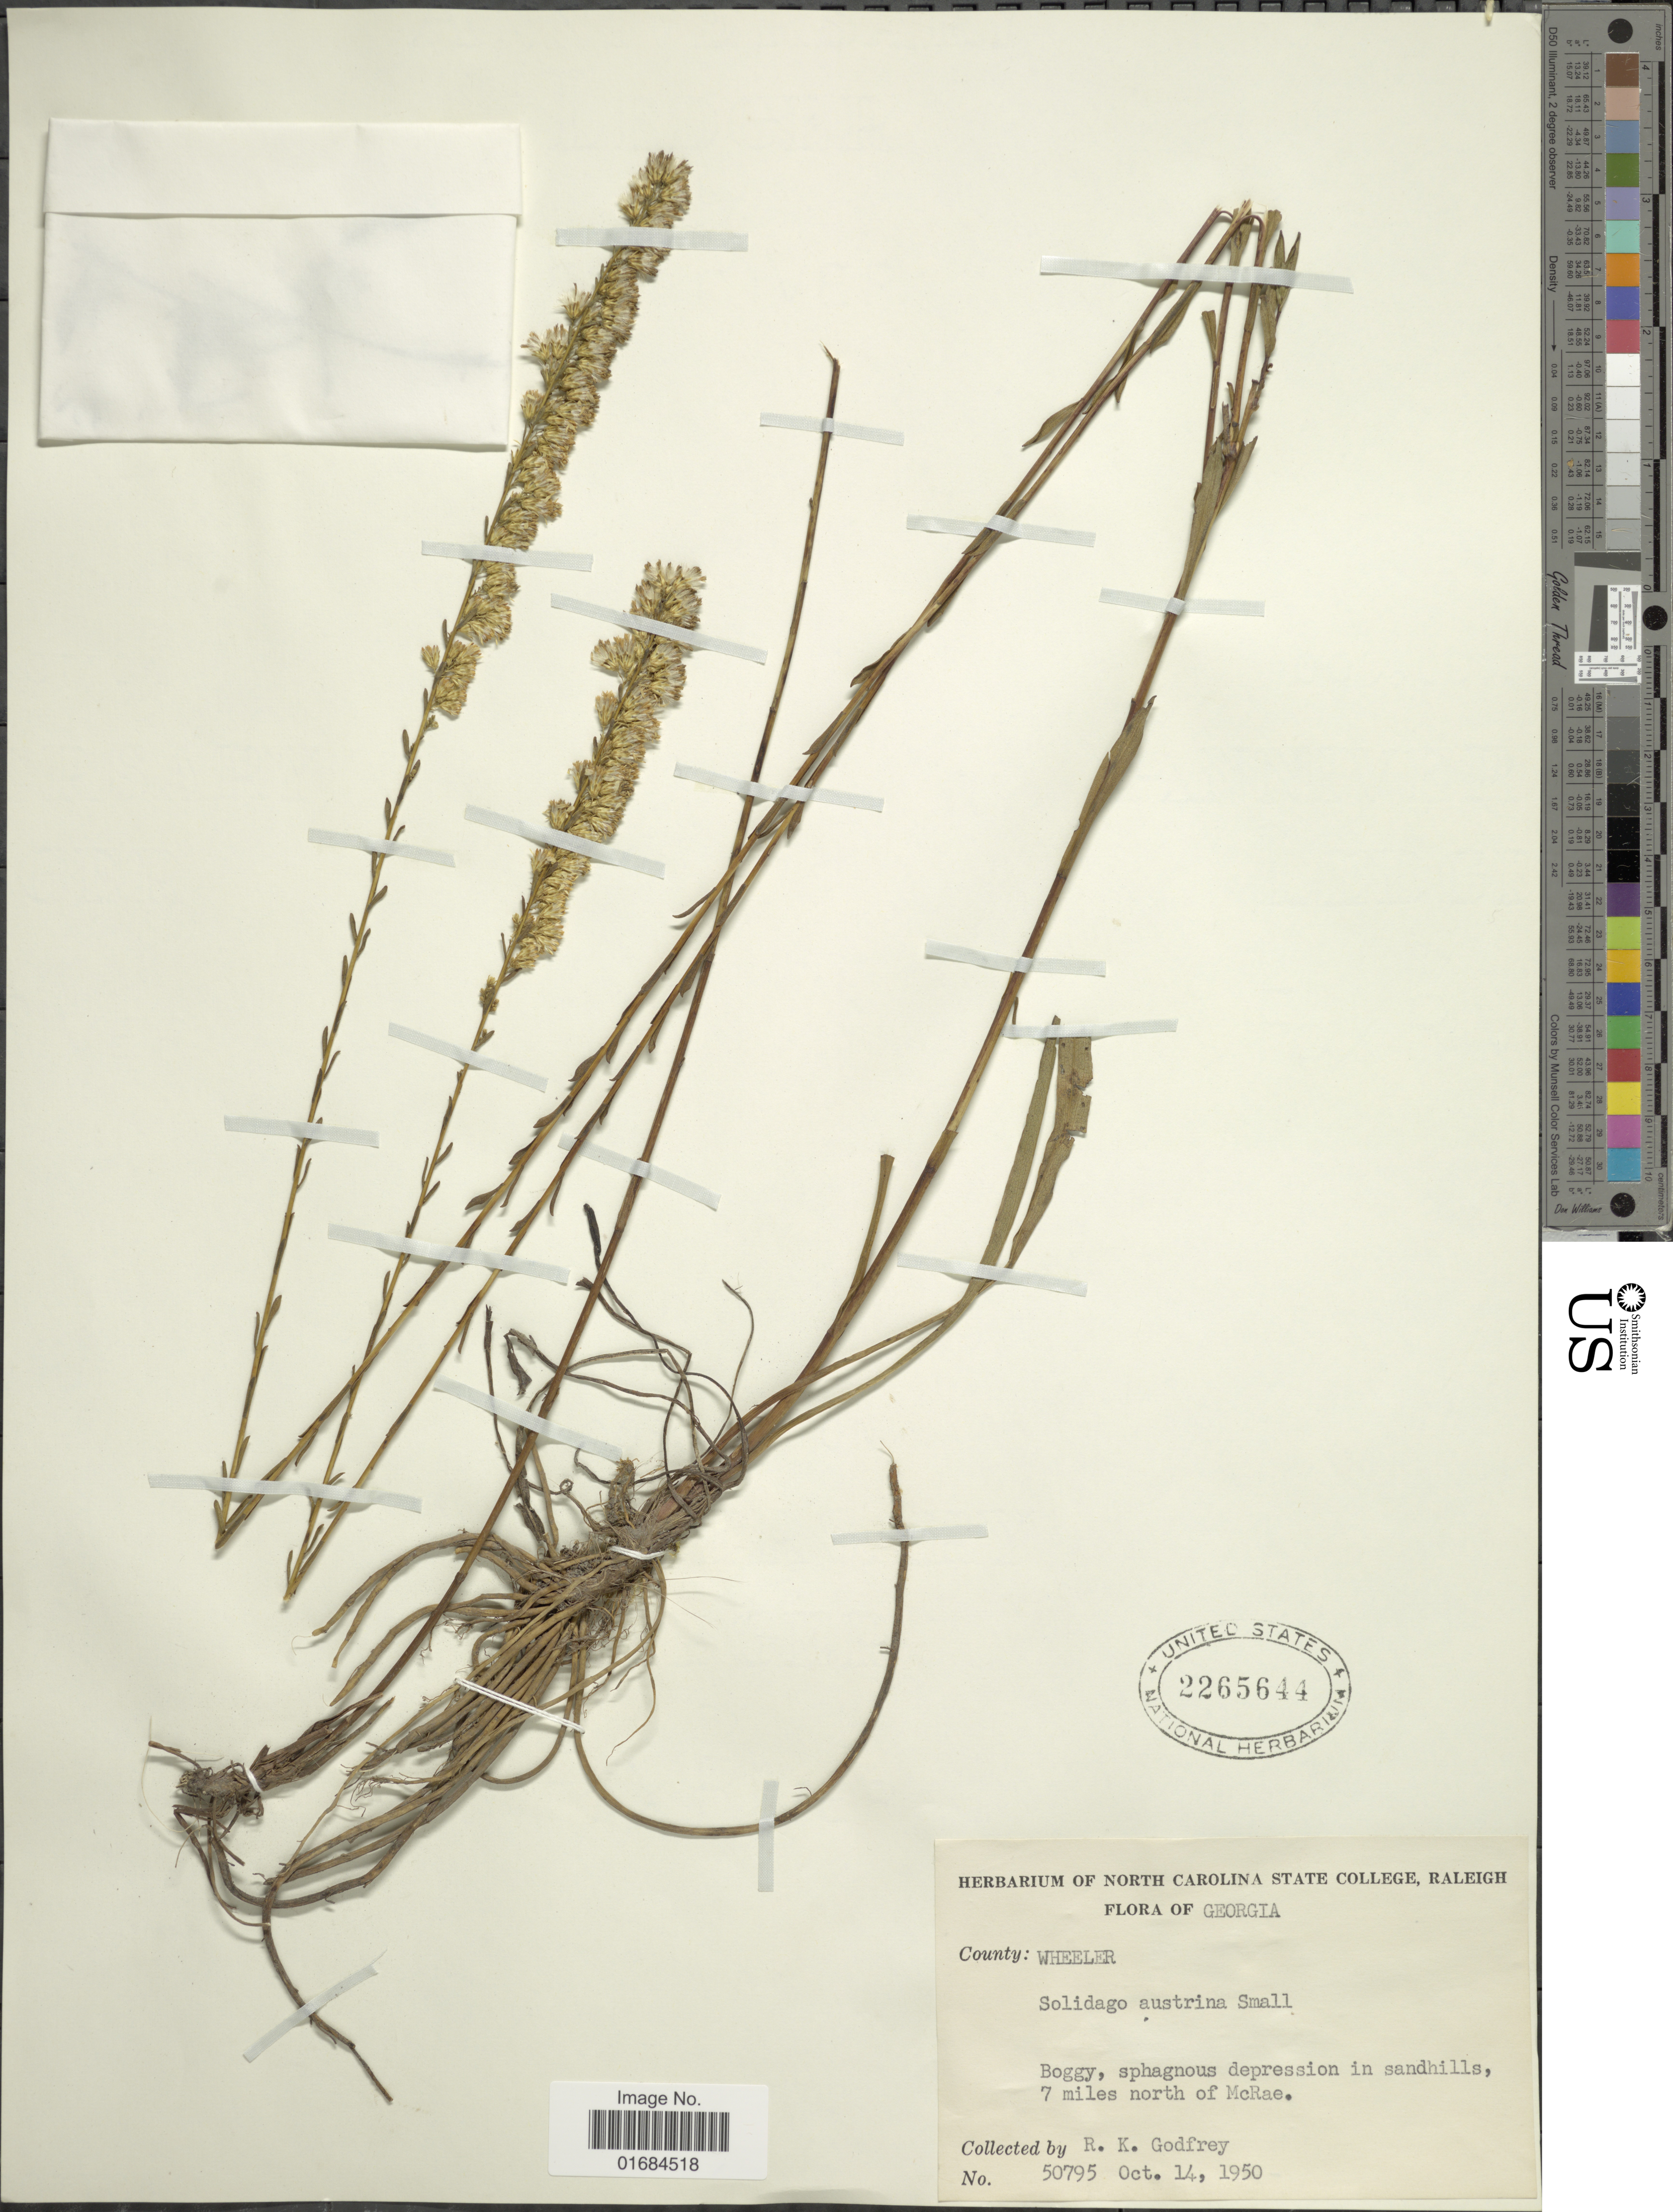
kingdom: Plantae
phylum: Tracheophyta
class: Magnoliopsida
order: Asterales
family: Asteraceae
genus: Solidago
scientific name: Solidago austrina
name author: Small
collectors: R. K. Godfrey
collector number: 50795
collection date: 1950-10-14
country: United States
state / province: Georgia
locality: County Wheeler, Boggy, Sphagnous depression in sandhills, 7 miles north of McRae.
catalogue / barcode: US 2265644